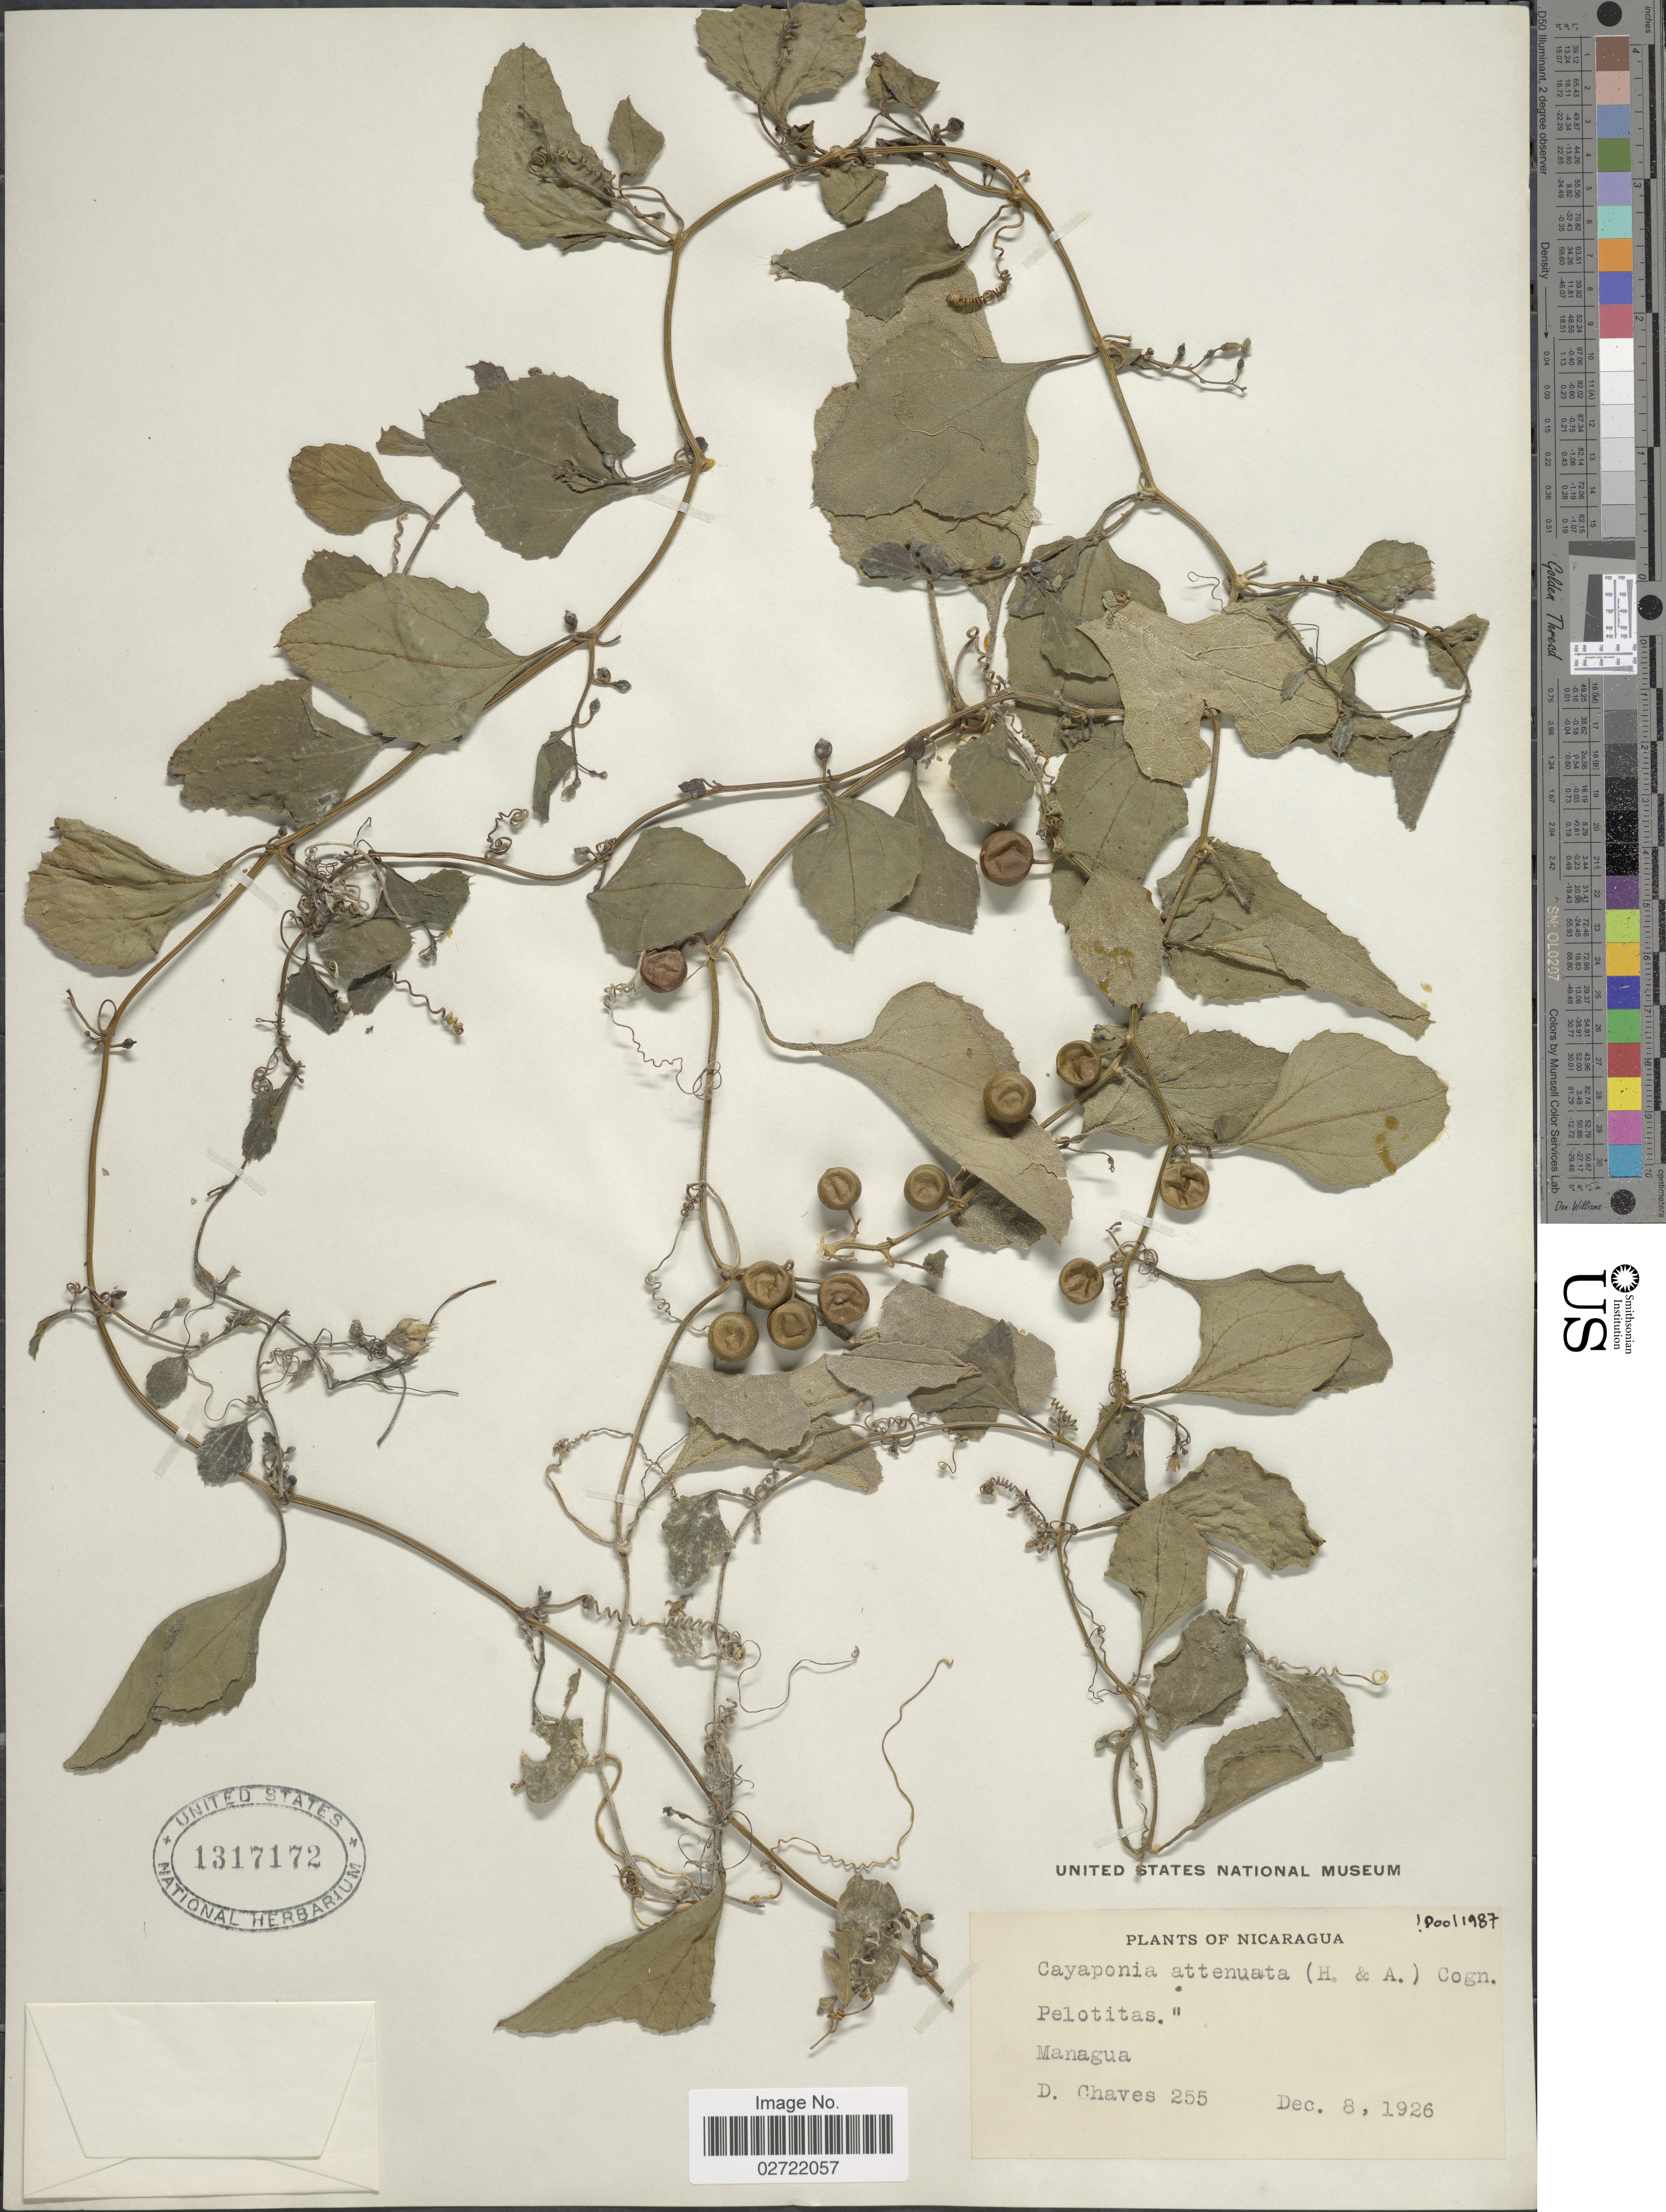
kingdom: Plantae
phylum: Tracheophyta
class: Magnoliopsida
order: Cucurbitales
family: Cucurbitaceae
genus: Cayaponia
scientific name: Cayaponia attenuata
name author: (Hook. & Arn.) Cogn.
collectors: D. Chaves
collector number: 255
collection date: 1926-12-08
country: Nicaragua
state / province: Managua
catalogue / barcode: US 1317172